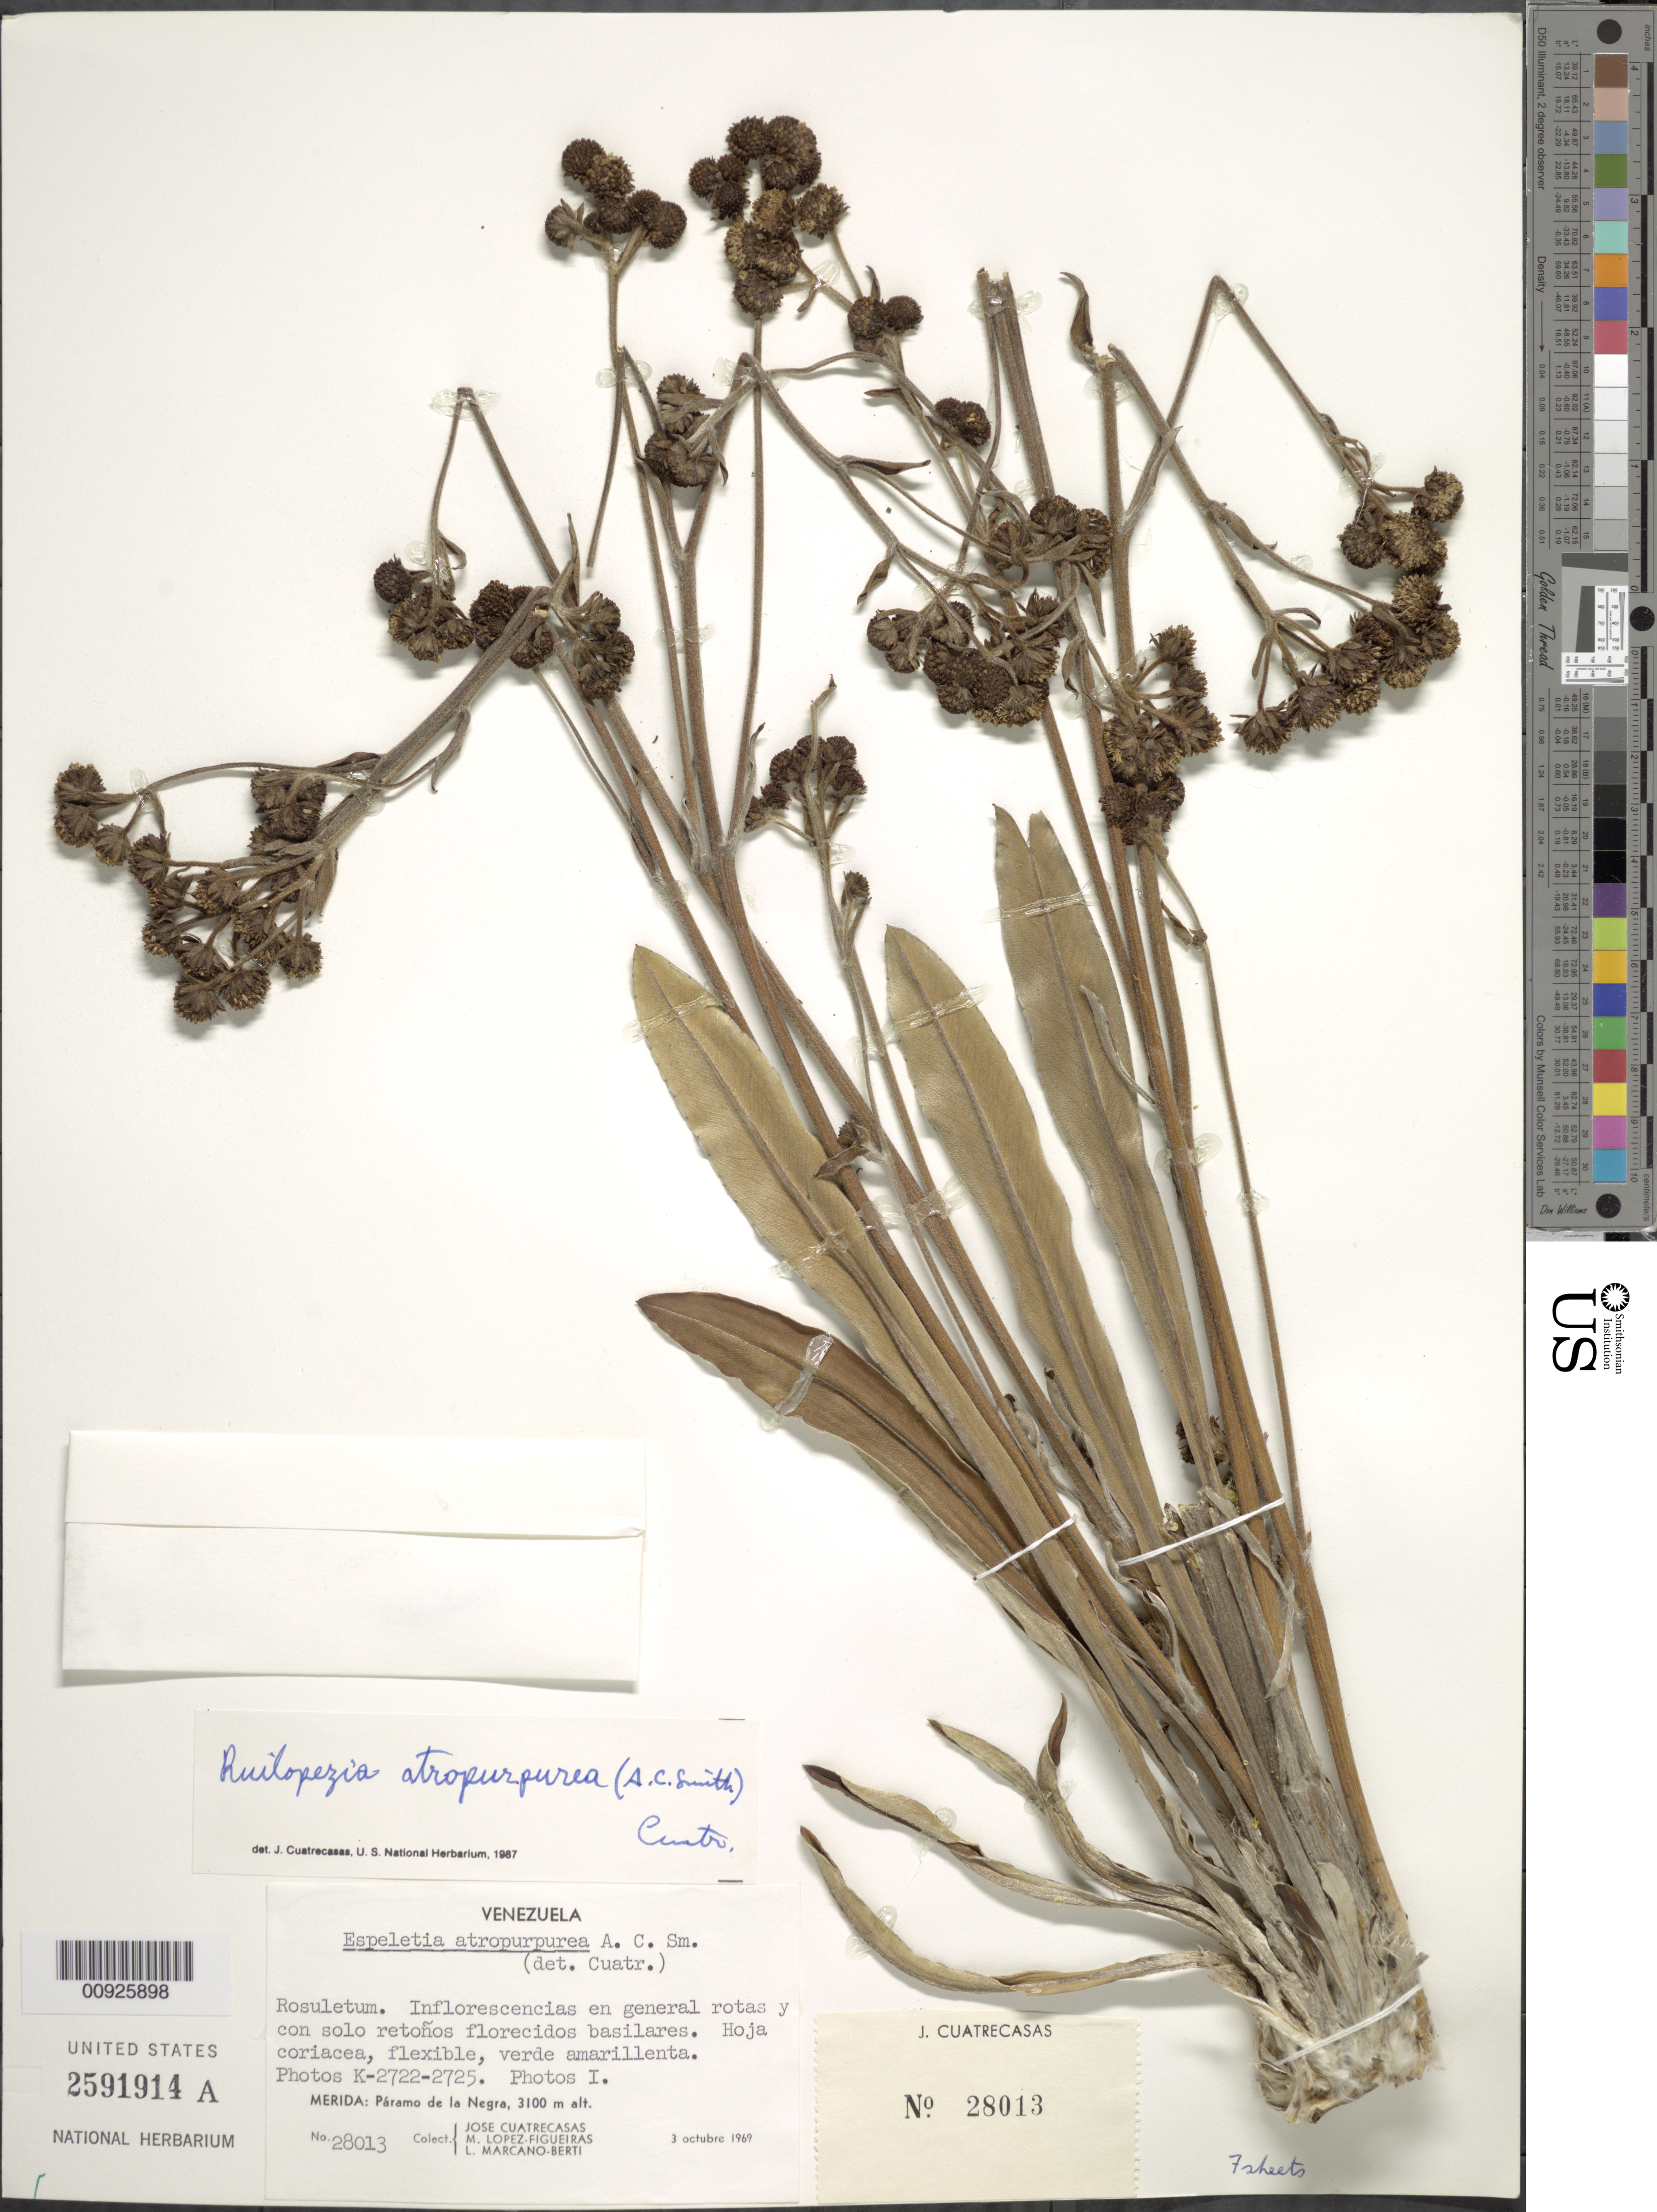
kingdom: Plantae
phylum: Tracheophyta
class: Magnoliopsida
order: Asterales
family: Asteraceae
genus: Ruilopezia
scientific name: Ruilopezia atropurpurea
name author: (A.C. Sm.) Cuatrec.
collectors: J. Cuatrecasas, M. López Figueiras & L. Marcano-Berti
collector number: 28013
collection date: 1969-10-03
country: Venezuela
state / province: Mérida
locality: Páramo de la Negra.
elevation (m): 3100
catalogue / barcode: US 2591914A